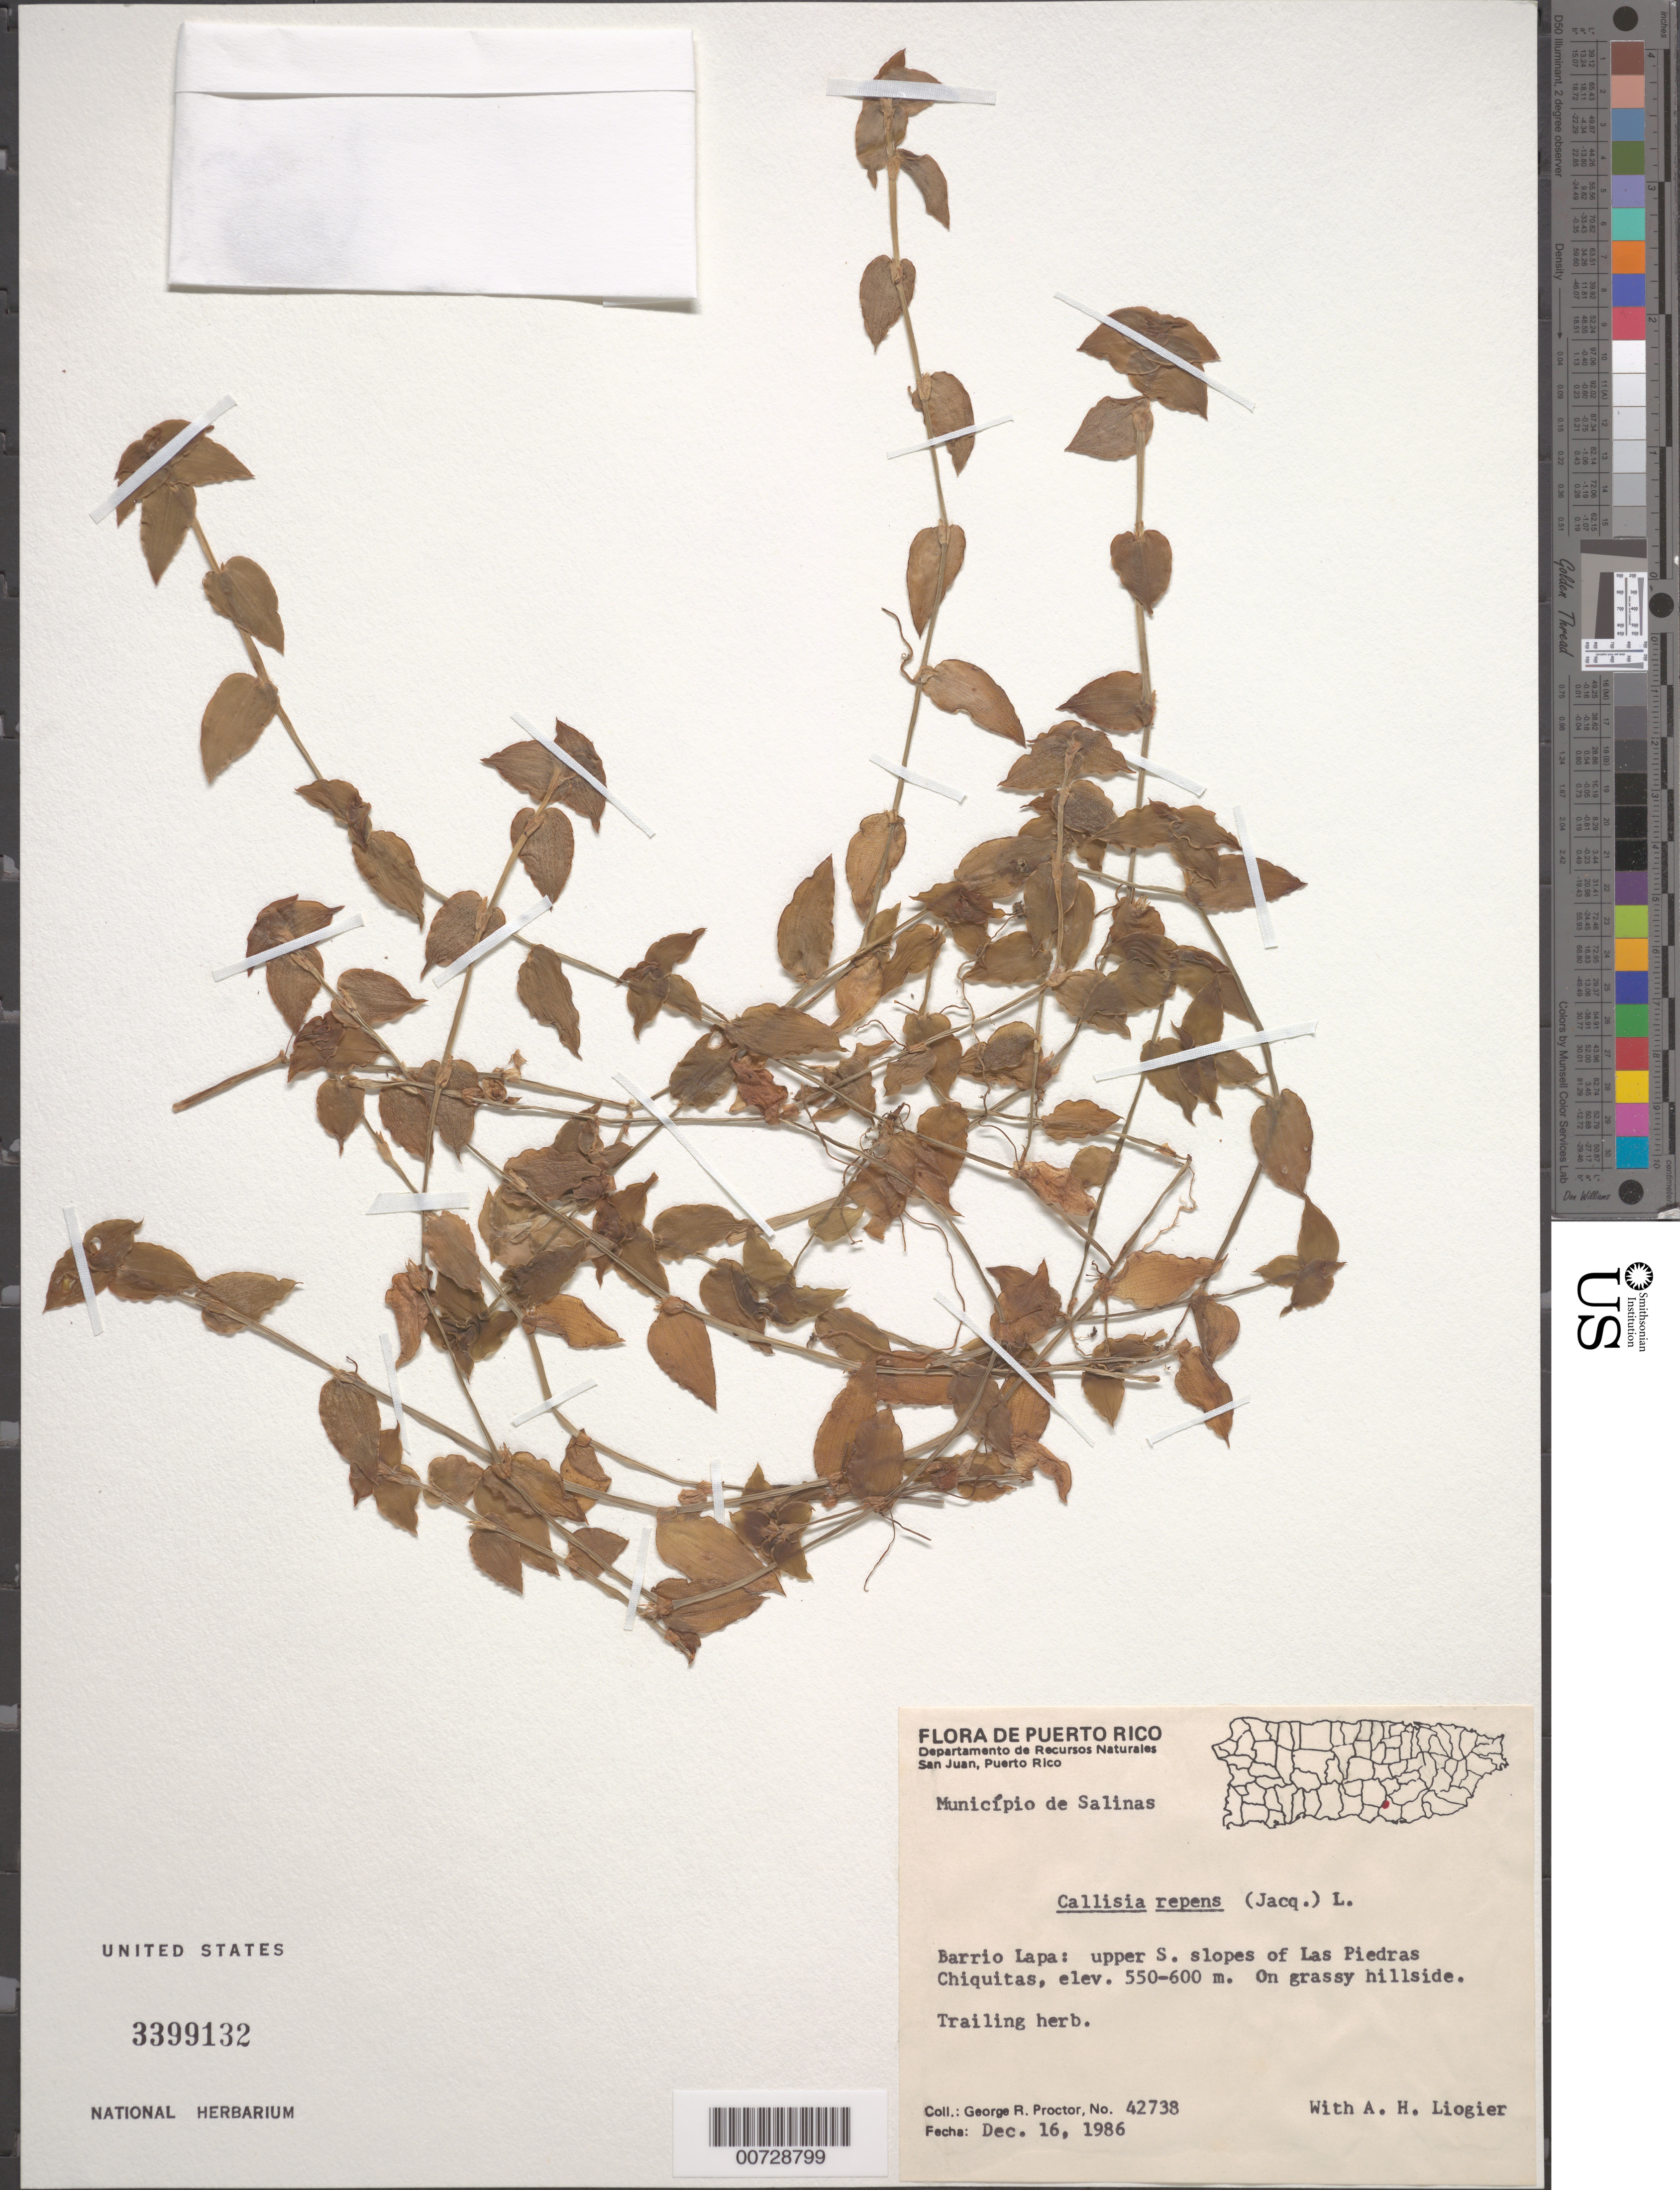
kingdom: Plantae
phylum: Tracheophyta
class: Liliopsida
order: Commelinales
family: Commelinaceae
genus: Callisia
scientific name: Callisia repens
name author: (Jacq.) L.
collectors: G. R. Proctor & A. H. Liogier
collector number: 42738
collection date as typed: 16 Dec 1986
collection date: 1986-12-16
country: Puerto Rico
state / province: Salinas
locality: Mun. Salinas, Barrio Lapa: upper S slopes of Las Piedras Chiquitas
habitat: Grassy hillside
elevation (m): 550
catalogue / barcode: US 3399132